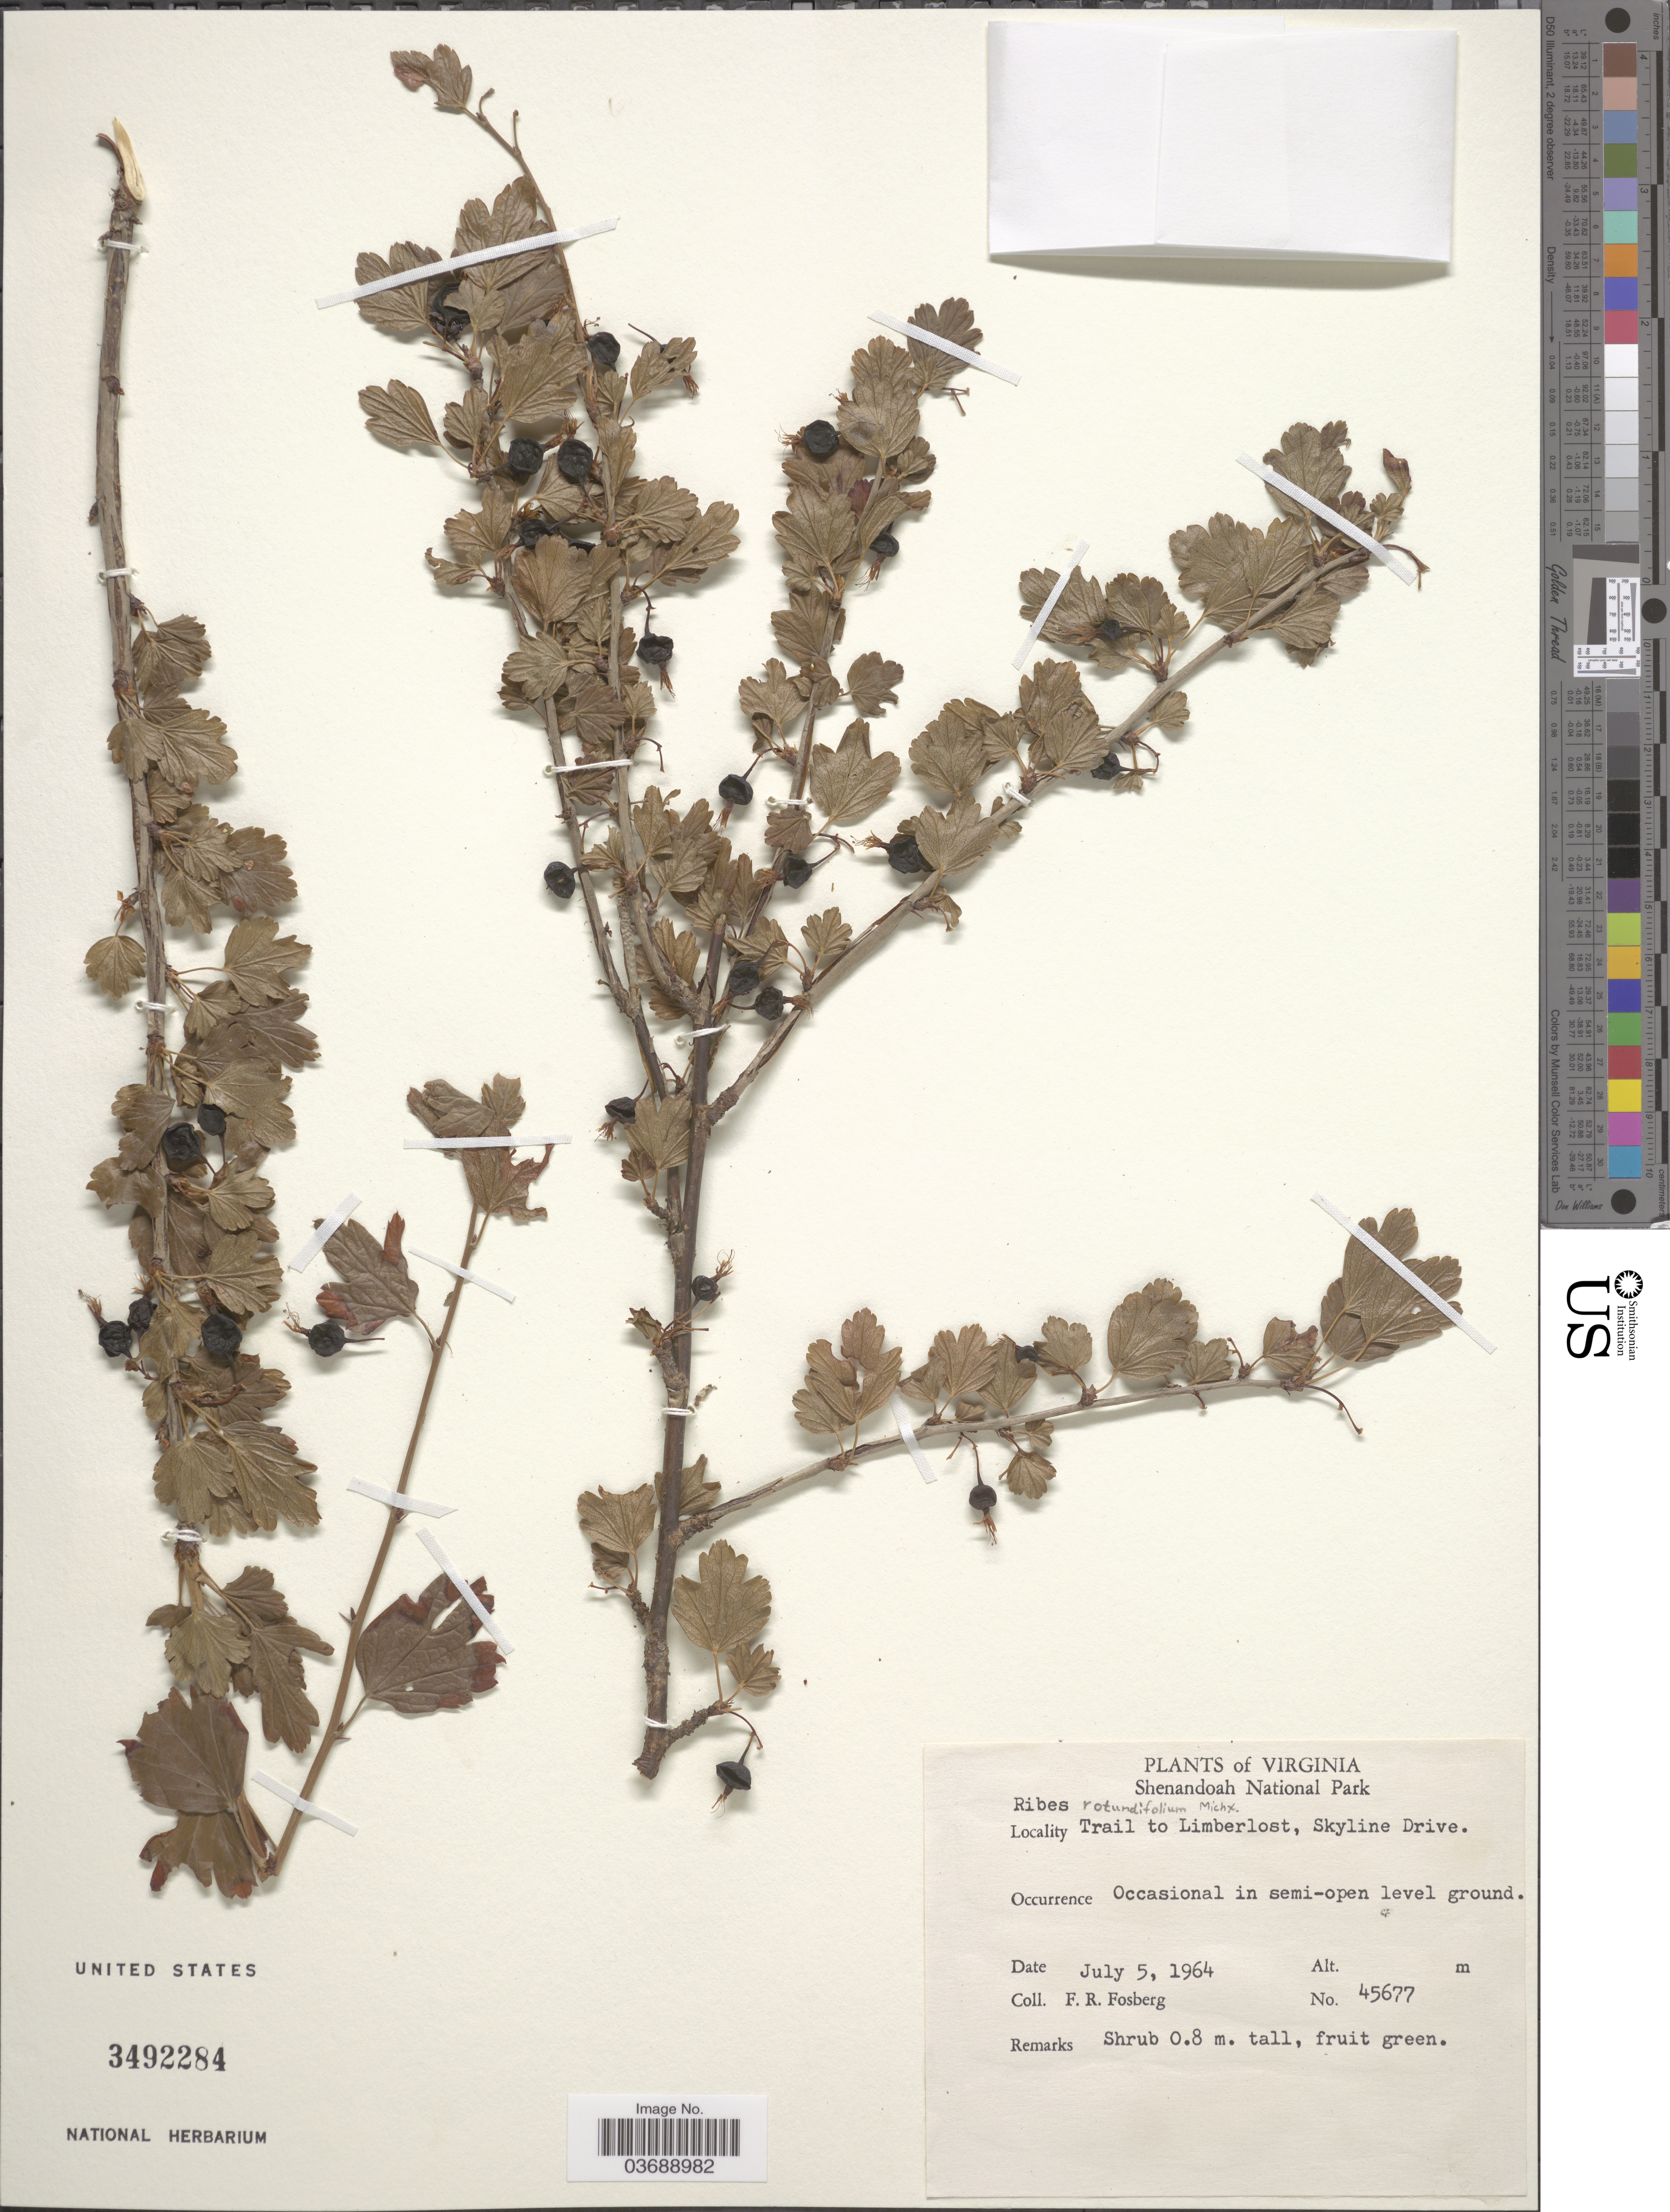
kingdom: Plantae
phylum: Tracheophyta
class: Magnoliopsida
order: Saxifragales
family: Grossulariaceae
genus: Ribes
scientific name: Ribes rotundifolium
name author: Michx.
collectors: F. R. Fosberg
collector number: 45677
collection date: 1964-07-05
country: United States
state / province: Virginia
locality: Shenandoah National Park. Trail to Timberlost, Skyline Drive.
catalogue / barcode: US 3492284